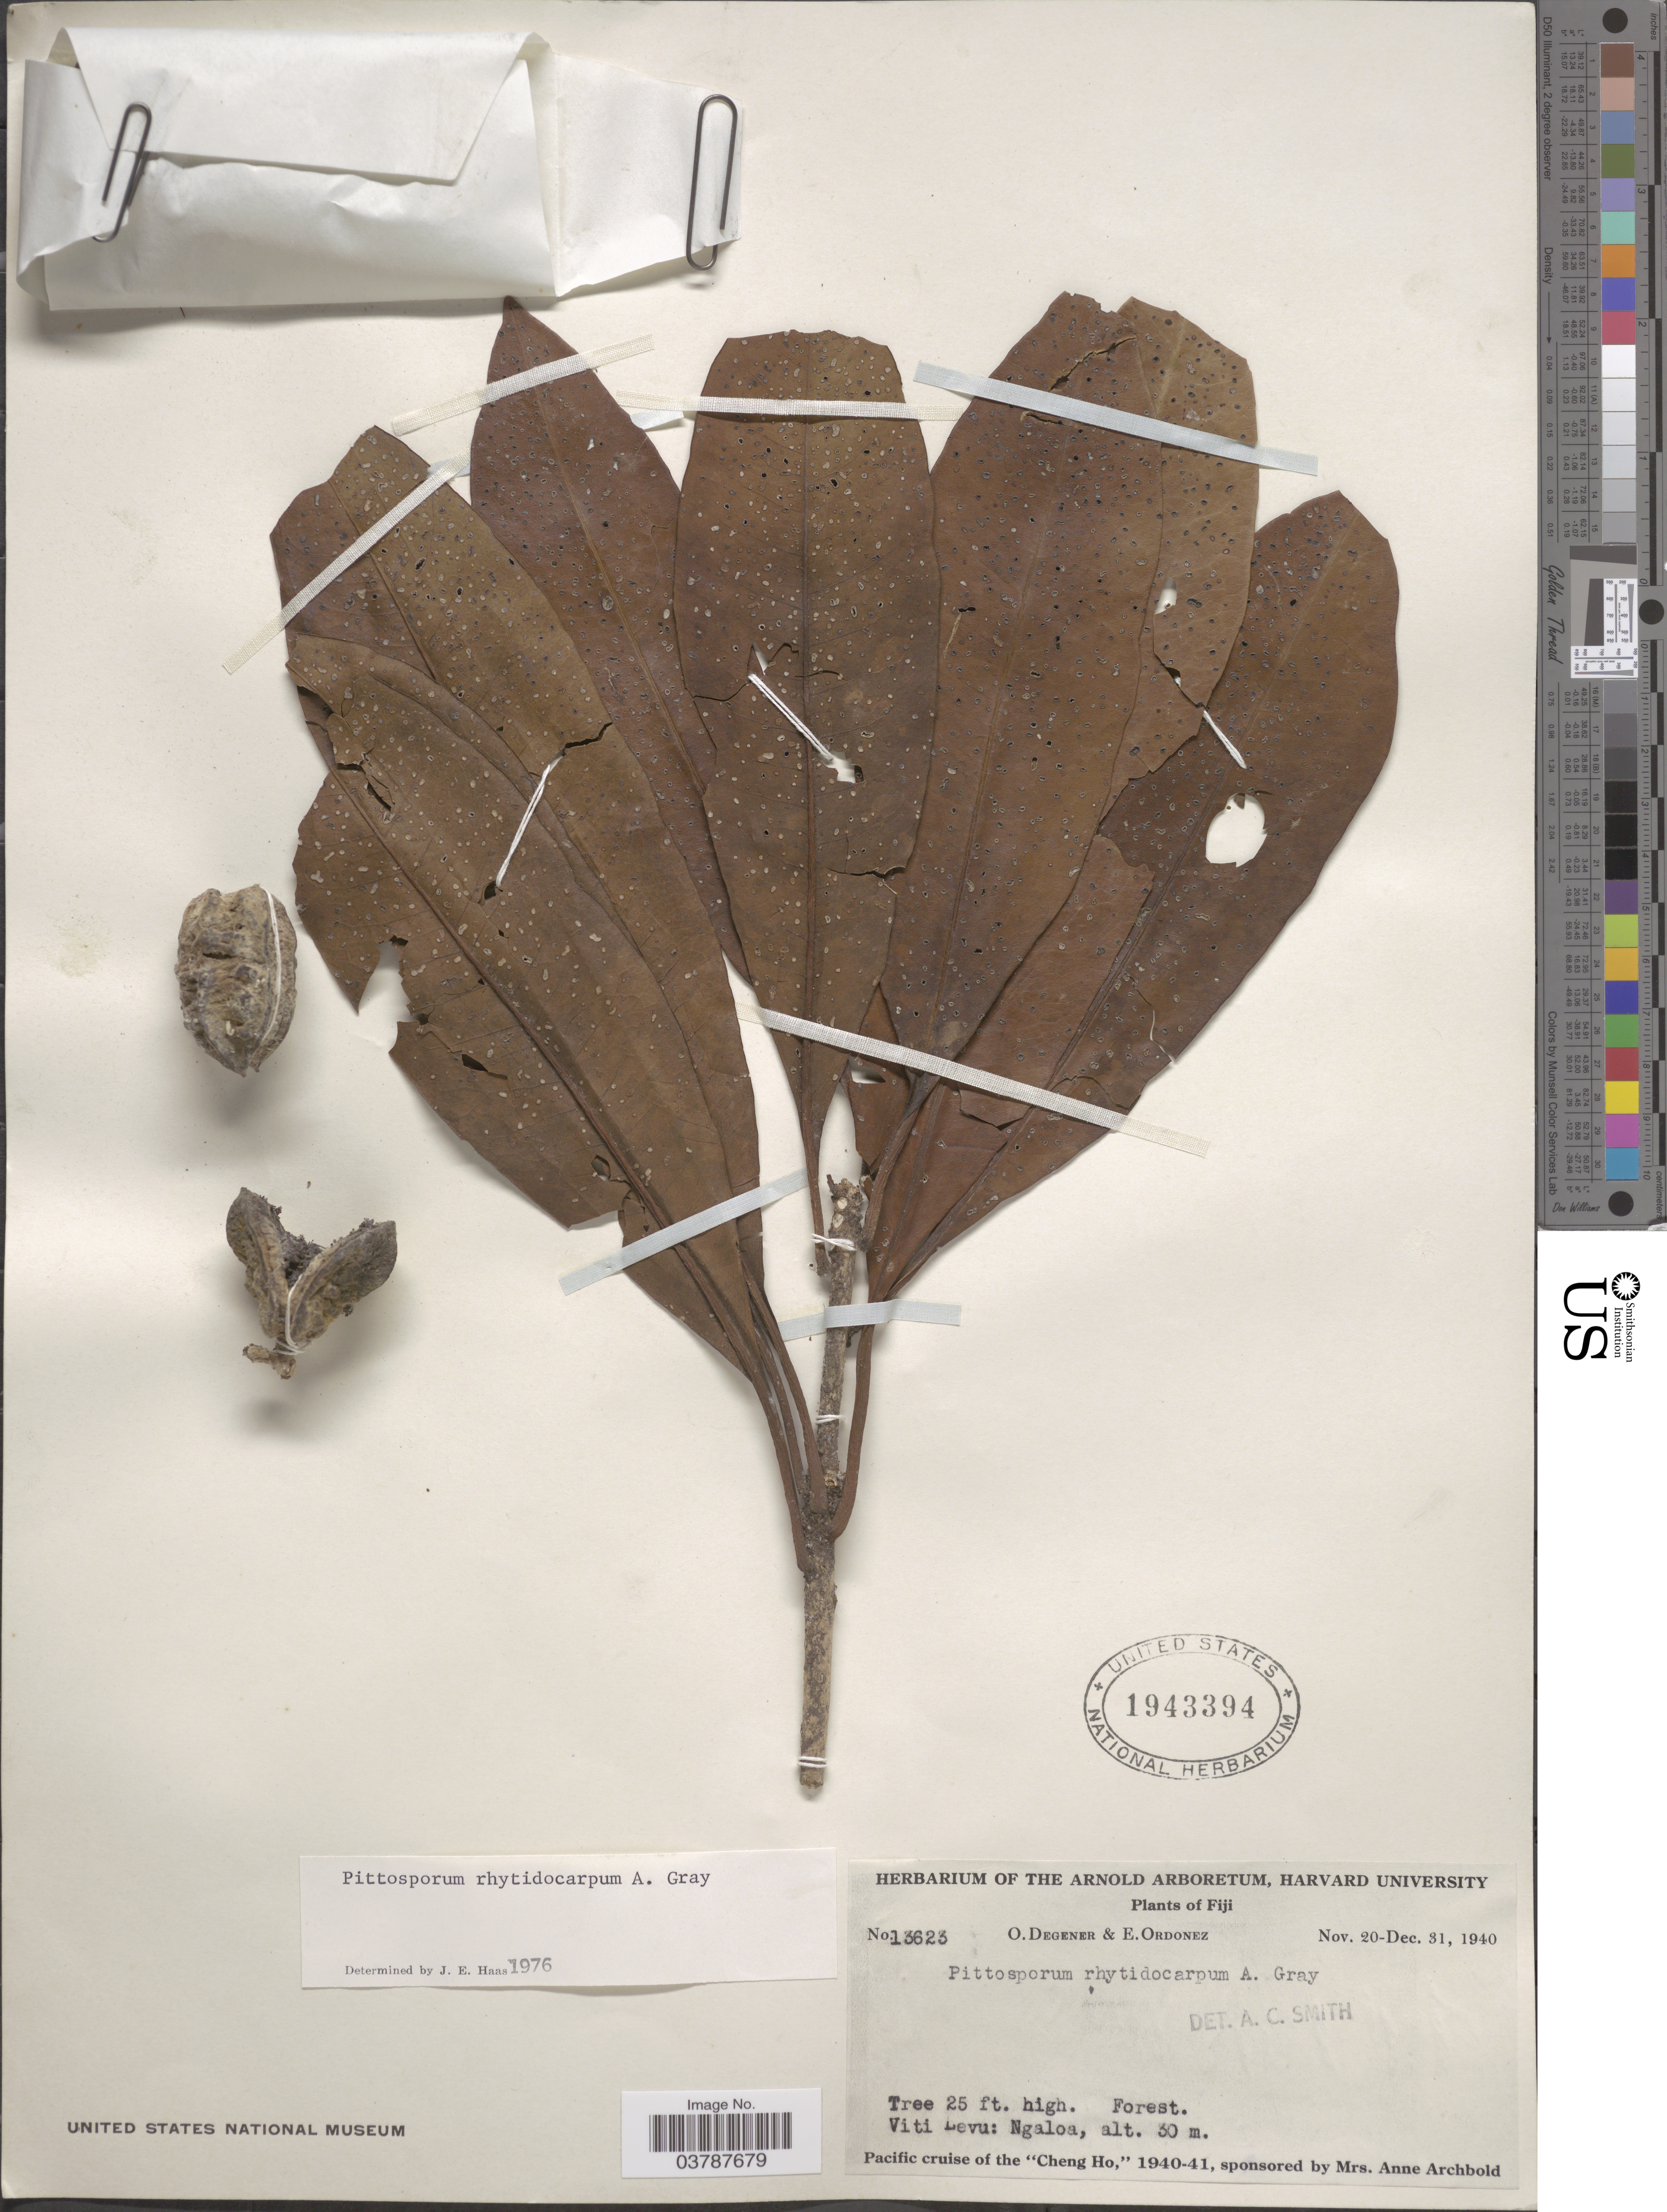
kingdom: Plantae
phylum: Tracheophyta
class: Magnoliopsida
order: Apiales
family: Pittosporaceae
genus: Pittosporum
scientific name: Pittosporum rhytidocarpum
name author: A. Gray in Wilkes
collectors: O. Degener & E. Ordonez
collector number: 13623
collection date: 1940-11-20/1940-12-31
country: Fiji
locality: Viti Levu: Ngaloa.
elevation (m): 30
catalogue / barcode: US 1943394